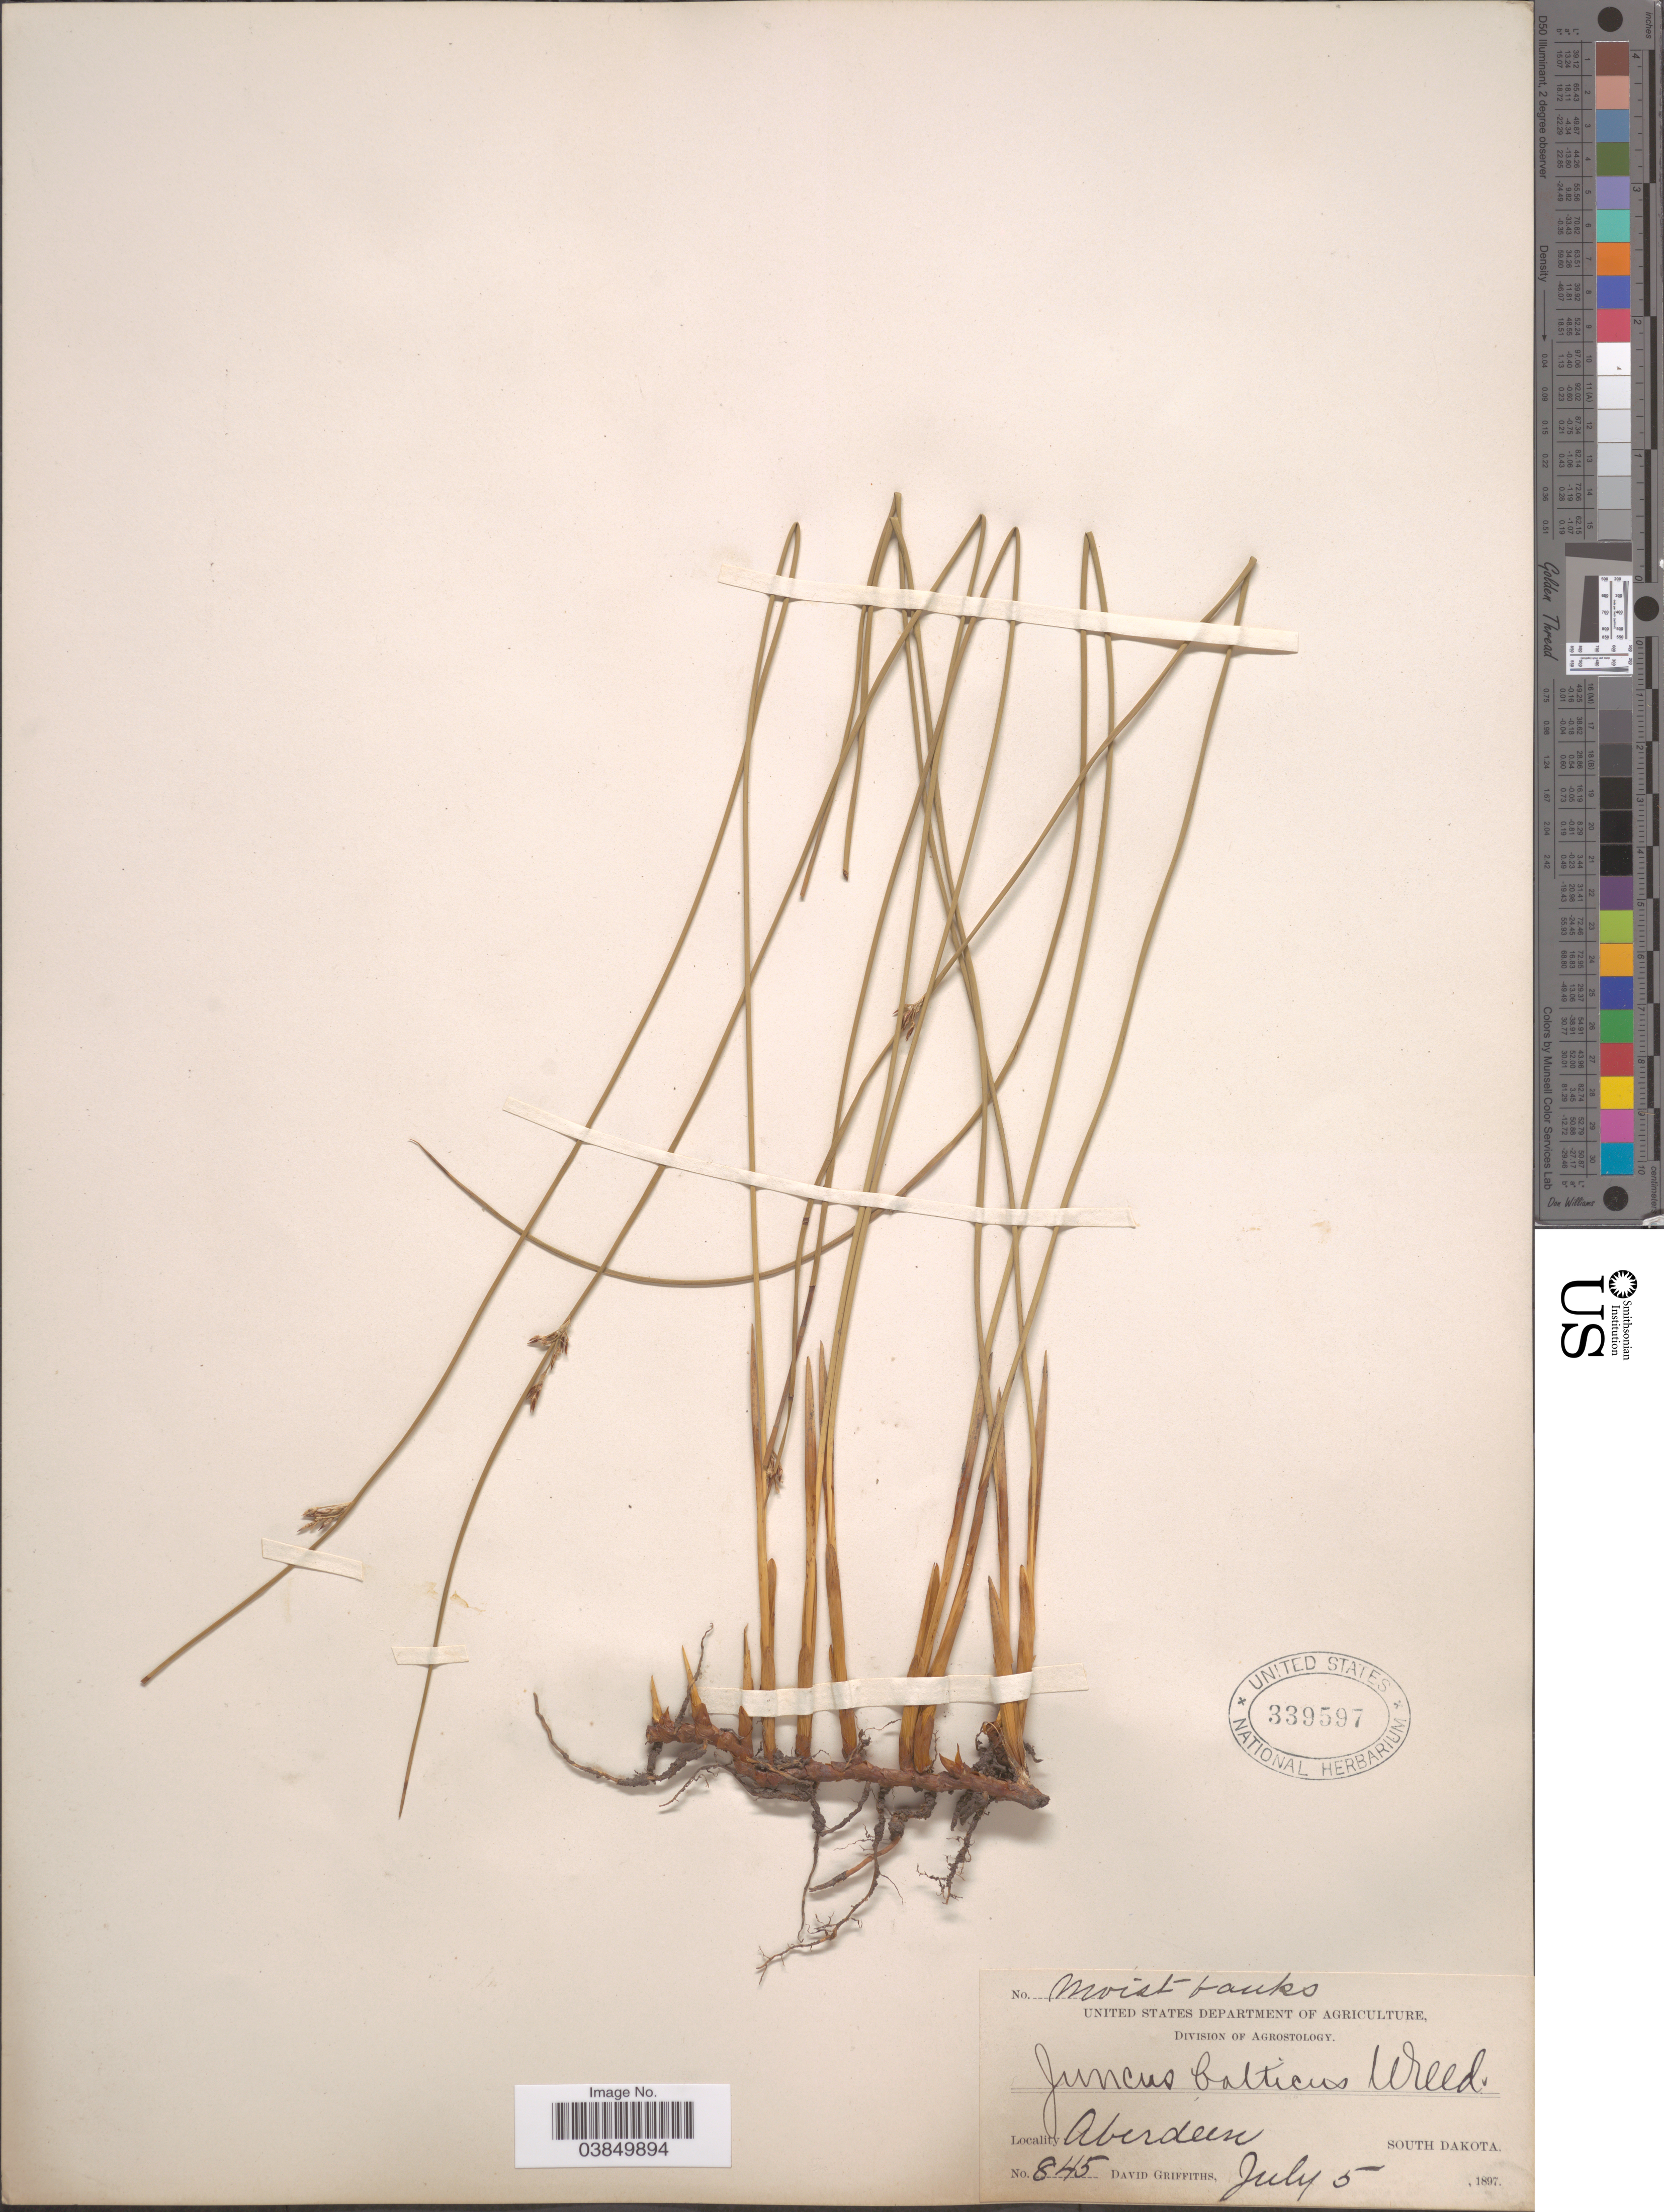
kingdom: Plantae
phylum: Tracheophyta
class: Liliopsida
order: Poales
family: Juncaceae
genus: Juncus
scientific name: Juncus balticus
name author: Willd.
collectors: D. Griffiths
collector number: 845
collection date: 1897-07-05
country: United States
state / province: South Dakota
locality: Aberdeen.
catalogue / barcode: US 339597